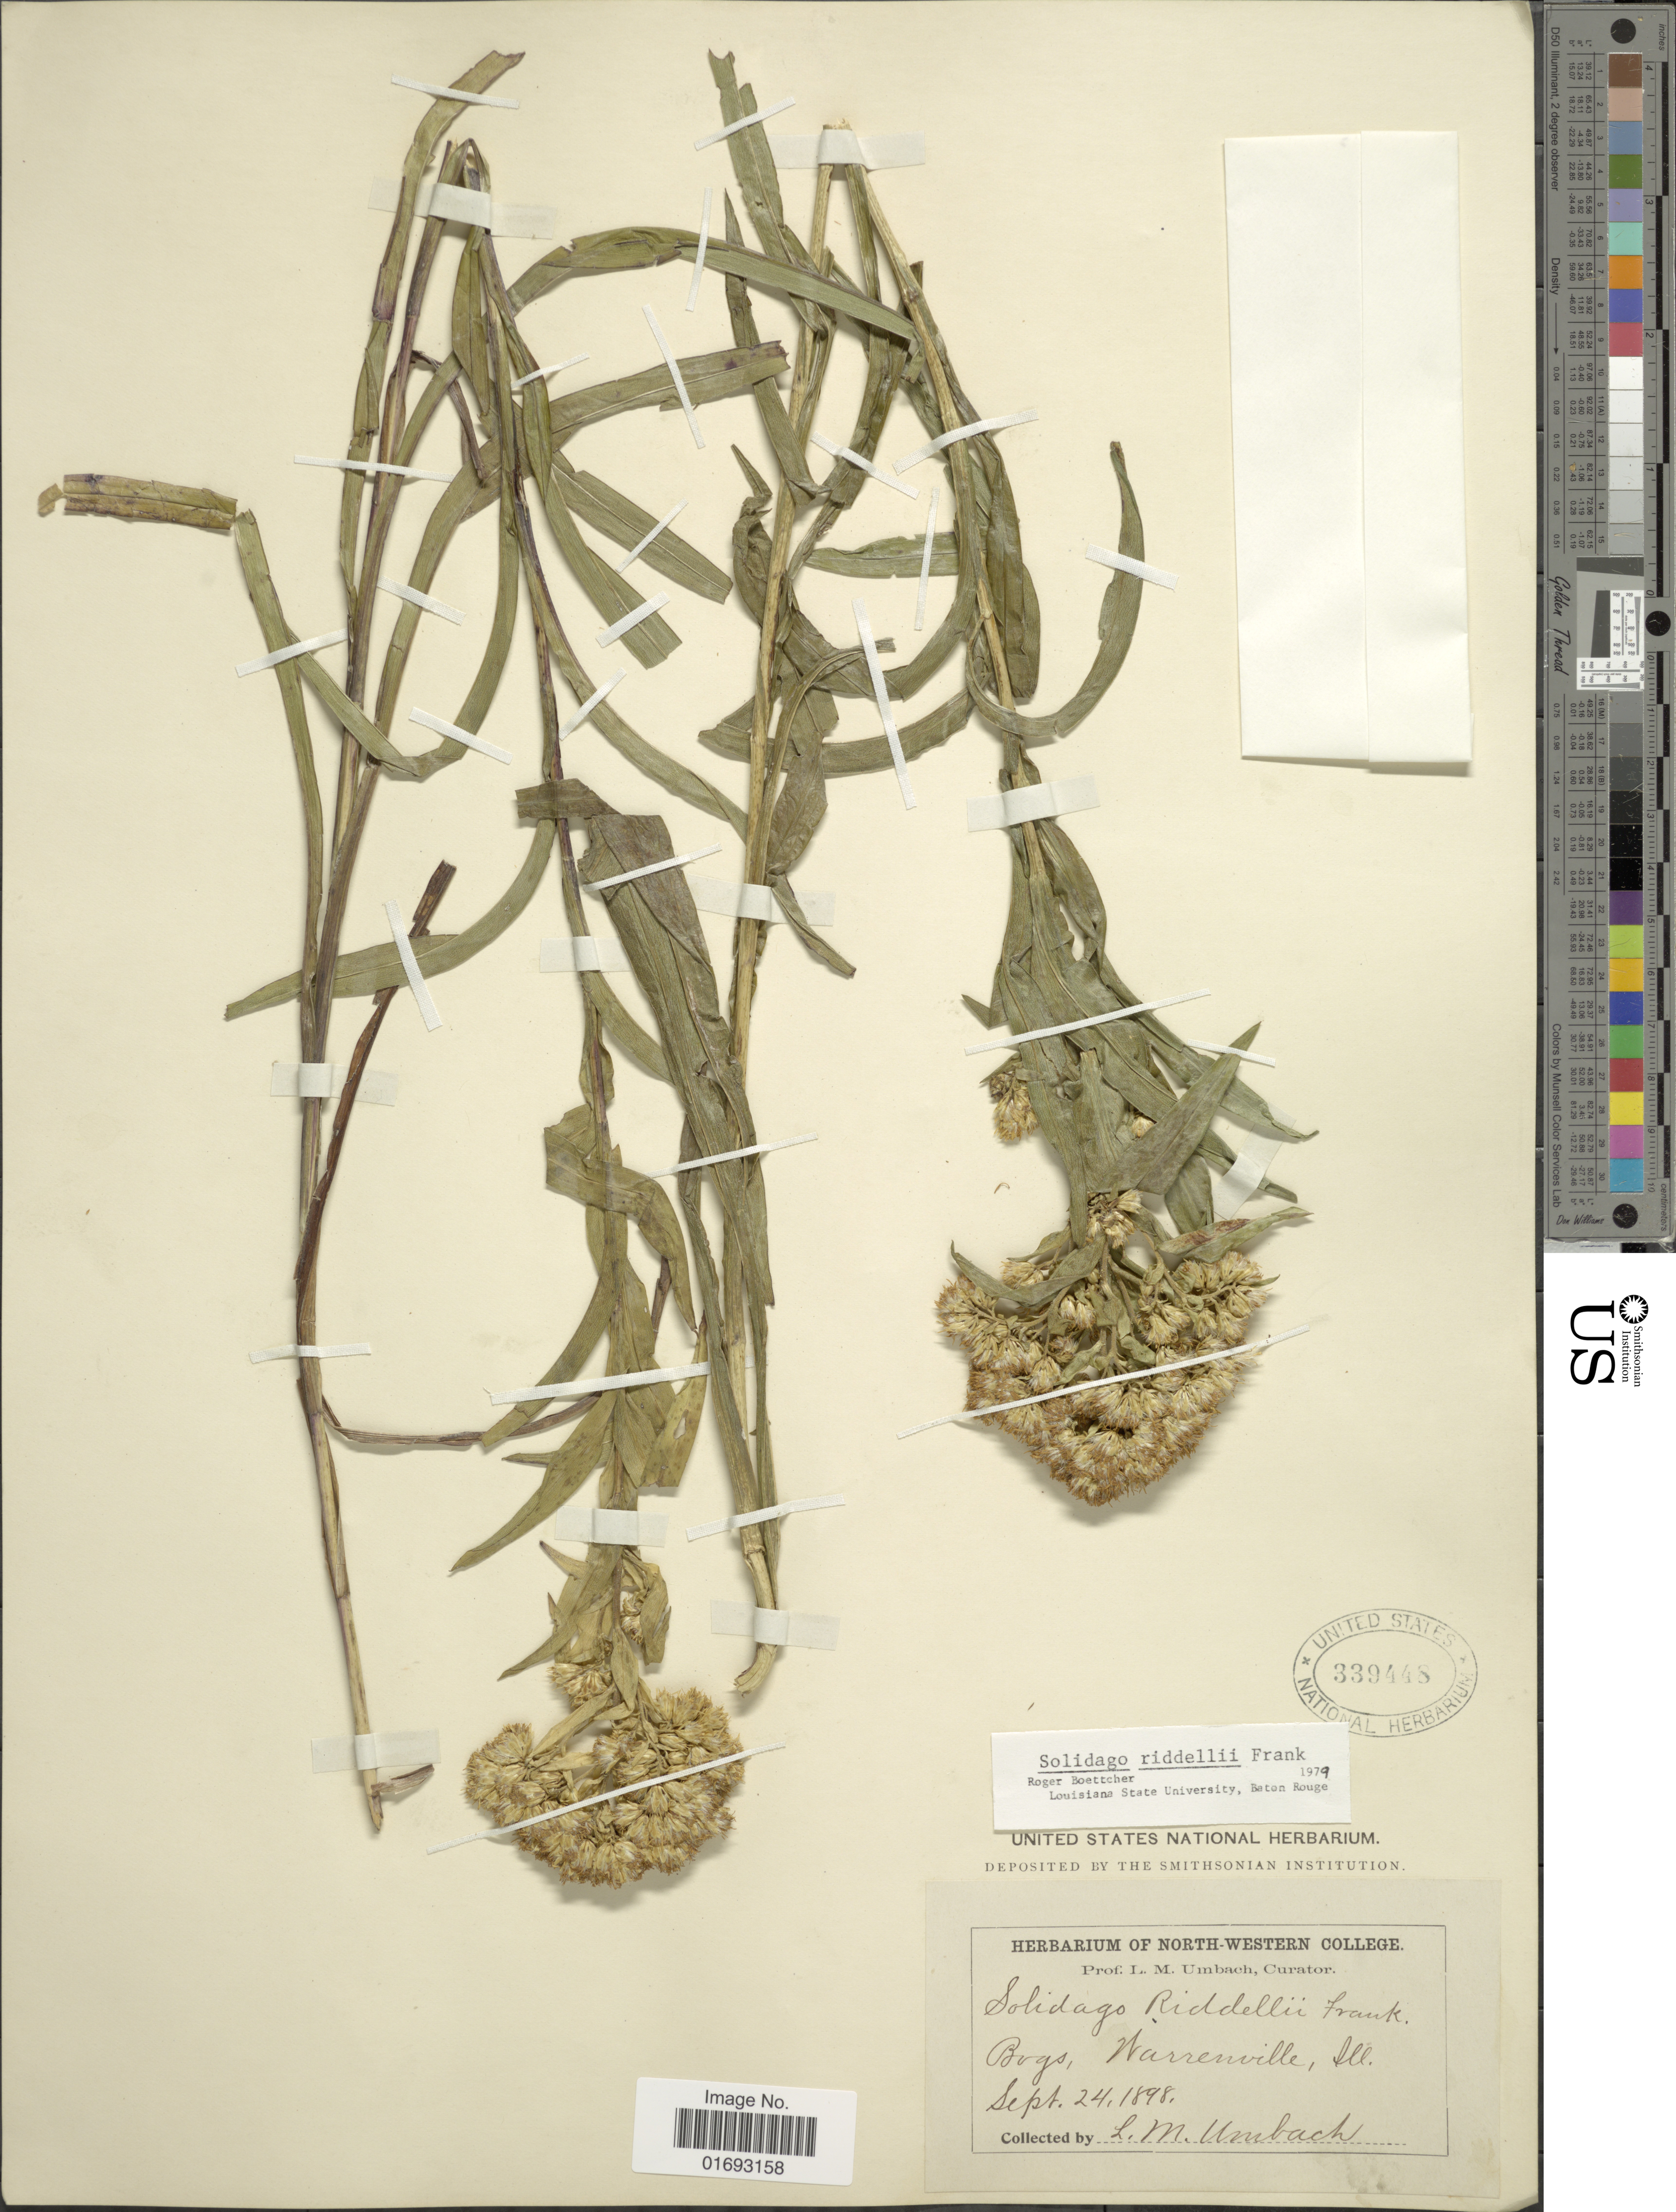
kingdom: Plantae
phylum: Tracheophyta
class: Magnoliopsida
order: Asterales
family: Asteraceae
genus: Oligoneuron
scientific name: Oligoneuron riddellii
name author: (Frank) Rydb.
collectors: L. M. Umbach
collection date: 1898-09-24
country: United States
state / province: Illinois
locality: Bogs, Warrenville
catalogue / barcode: US 339448